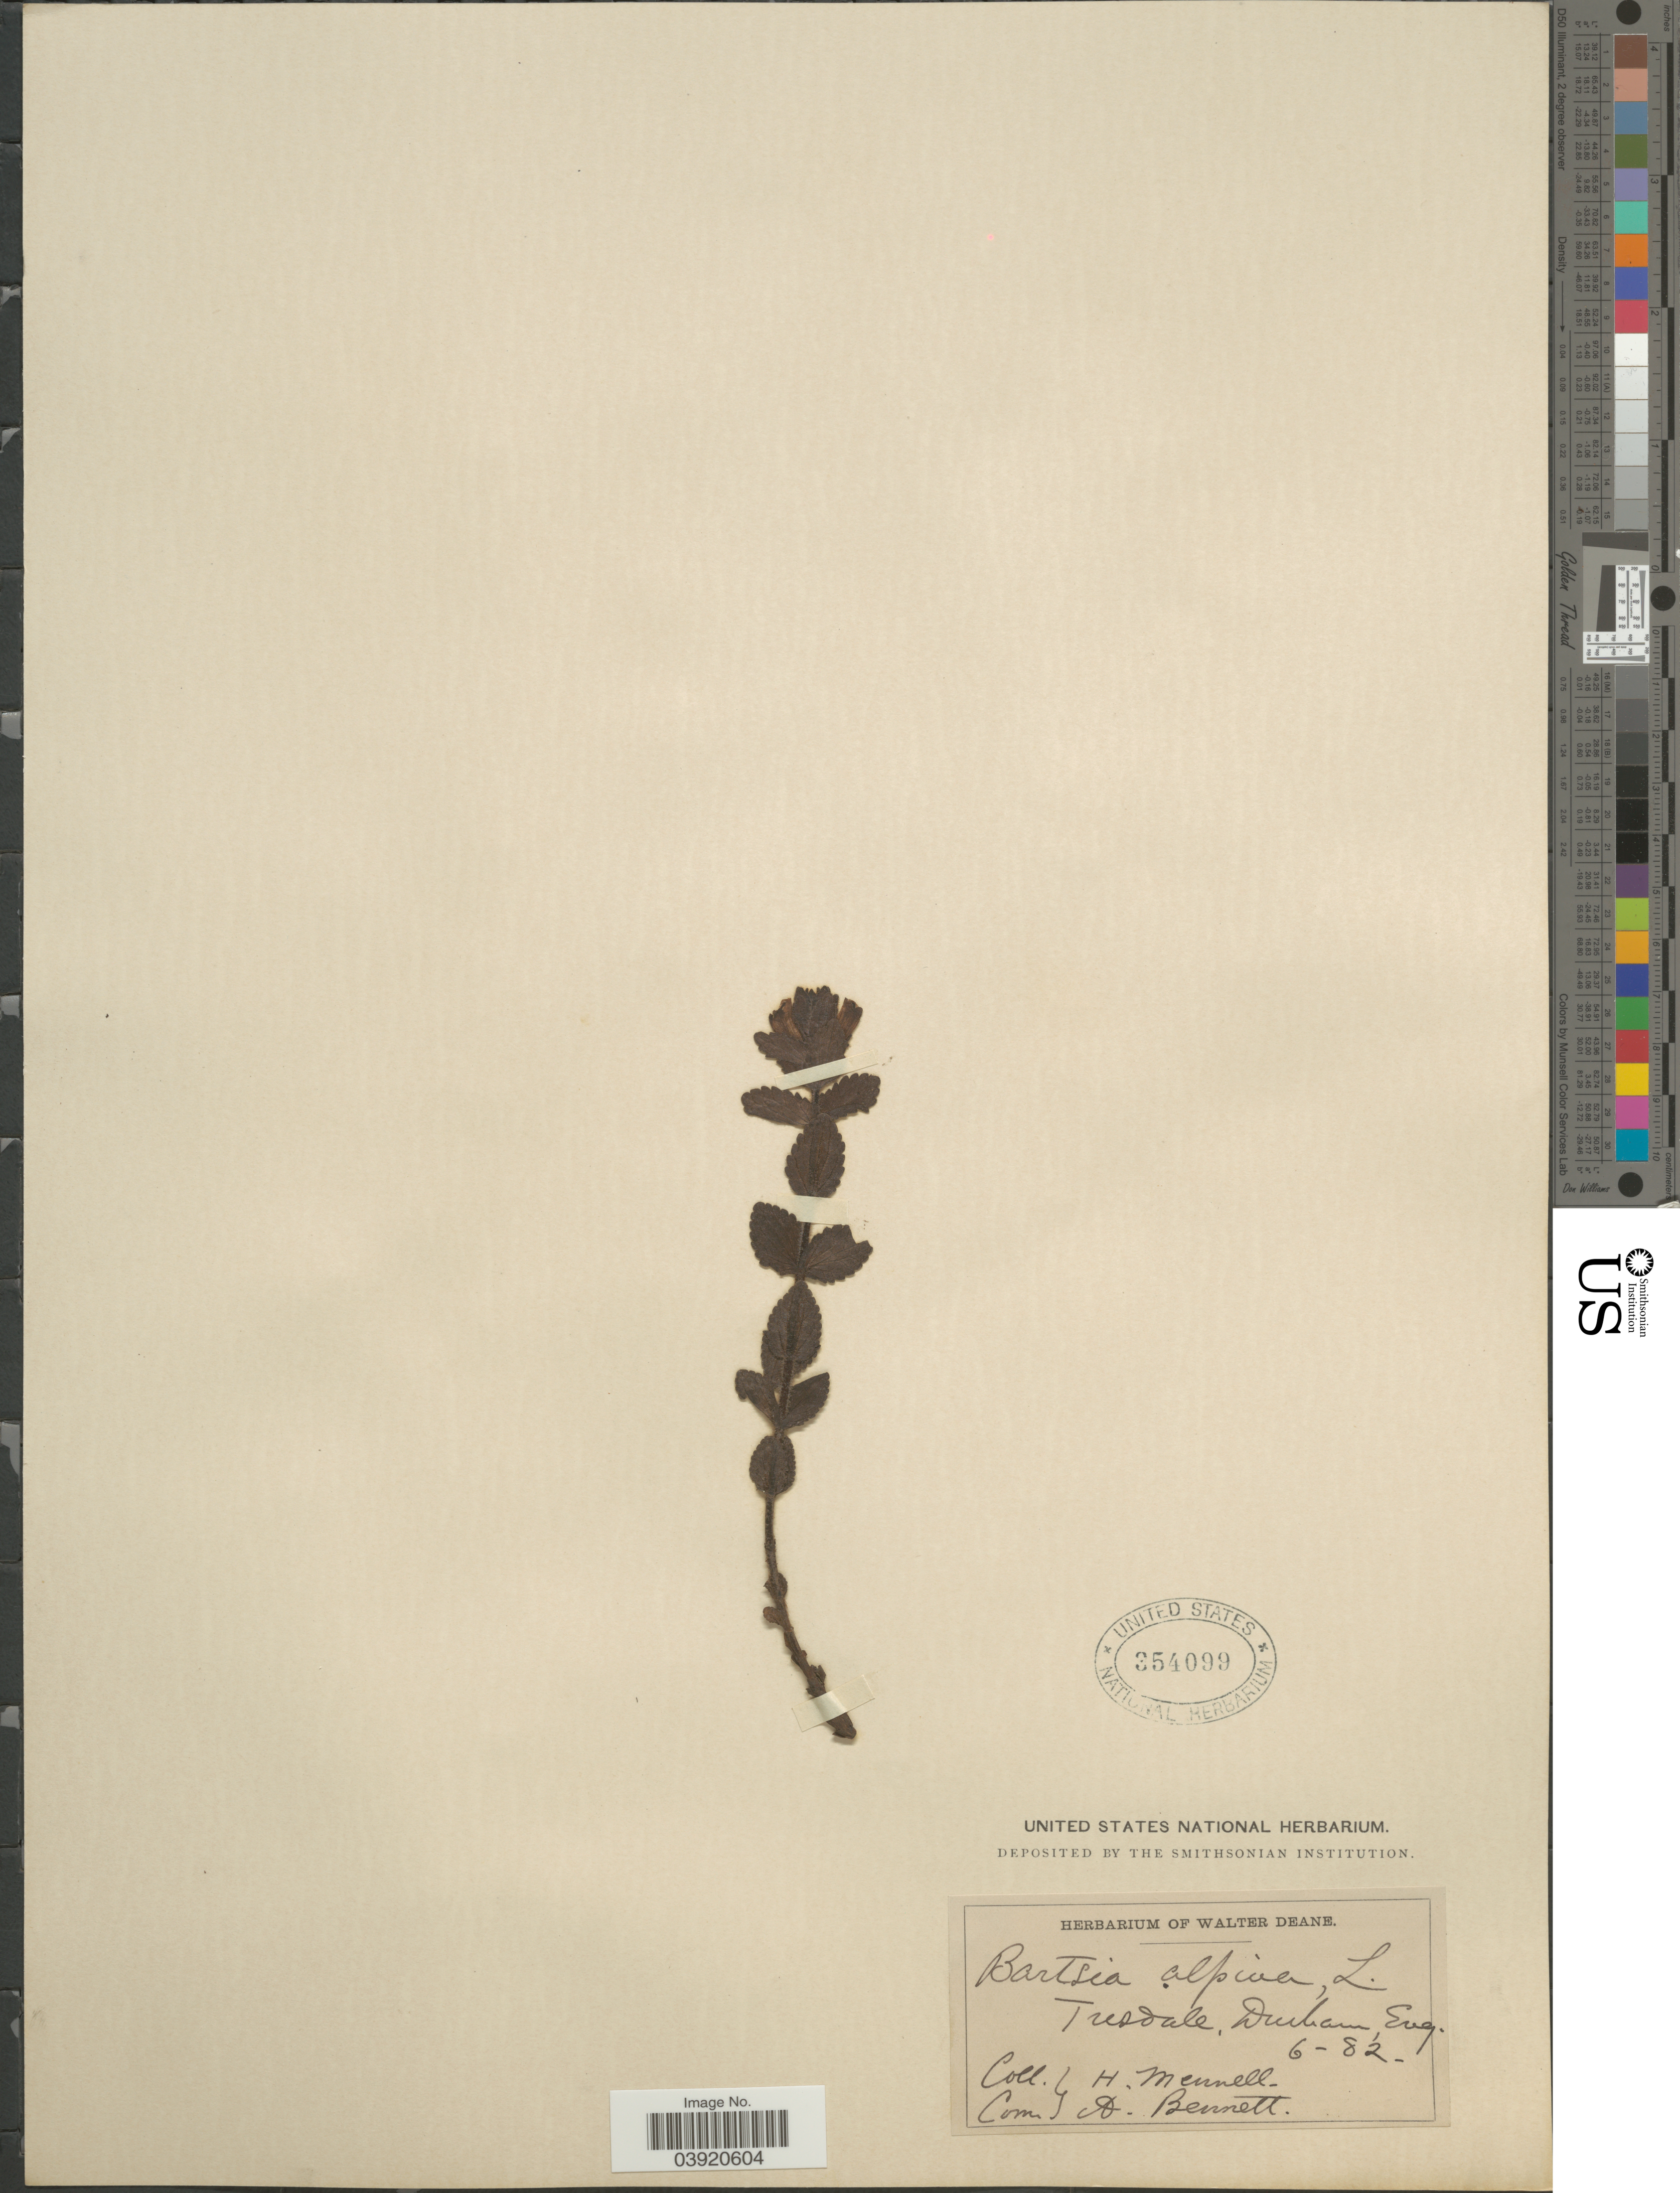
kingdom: Plantae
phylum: Tracheophyta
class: Magnoliopsida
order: Lamiales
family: Orobanchaceae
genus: Bartsia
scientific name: Bartsia alpina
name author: L.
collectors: H. Mennell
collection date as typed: Transcribed d/m/y: /6/82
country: United Kingdom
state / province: England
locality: Tresdale, Durham.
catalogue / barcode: US 354099